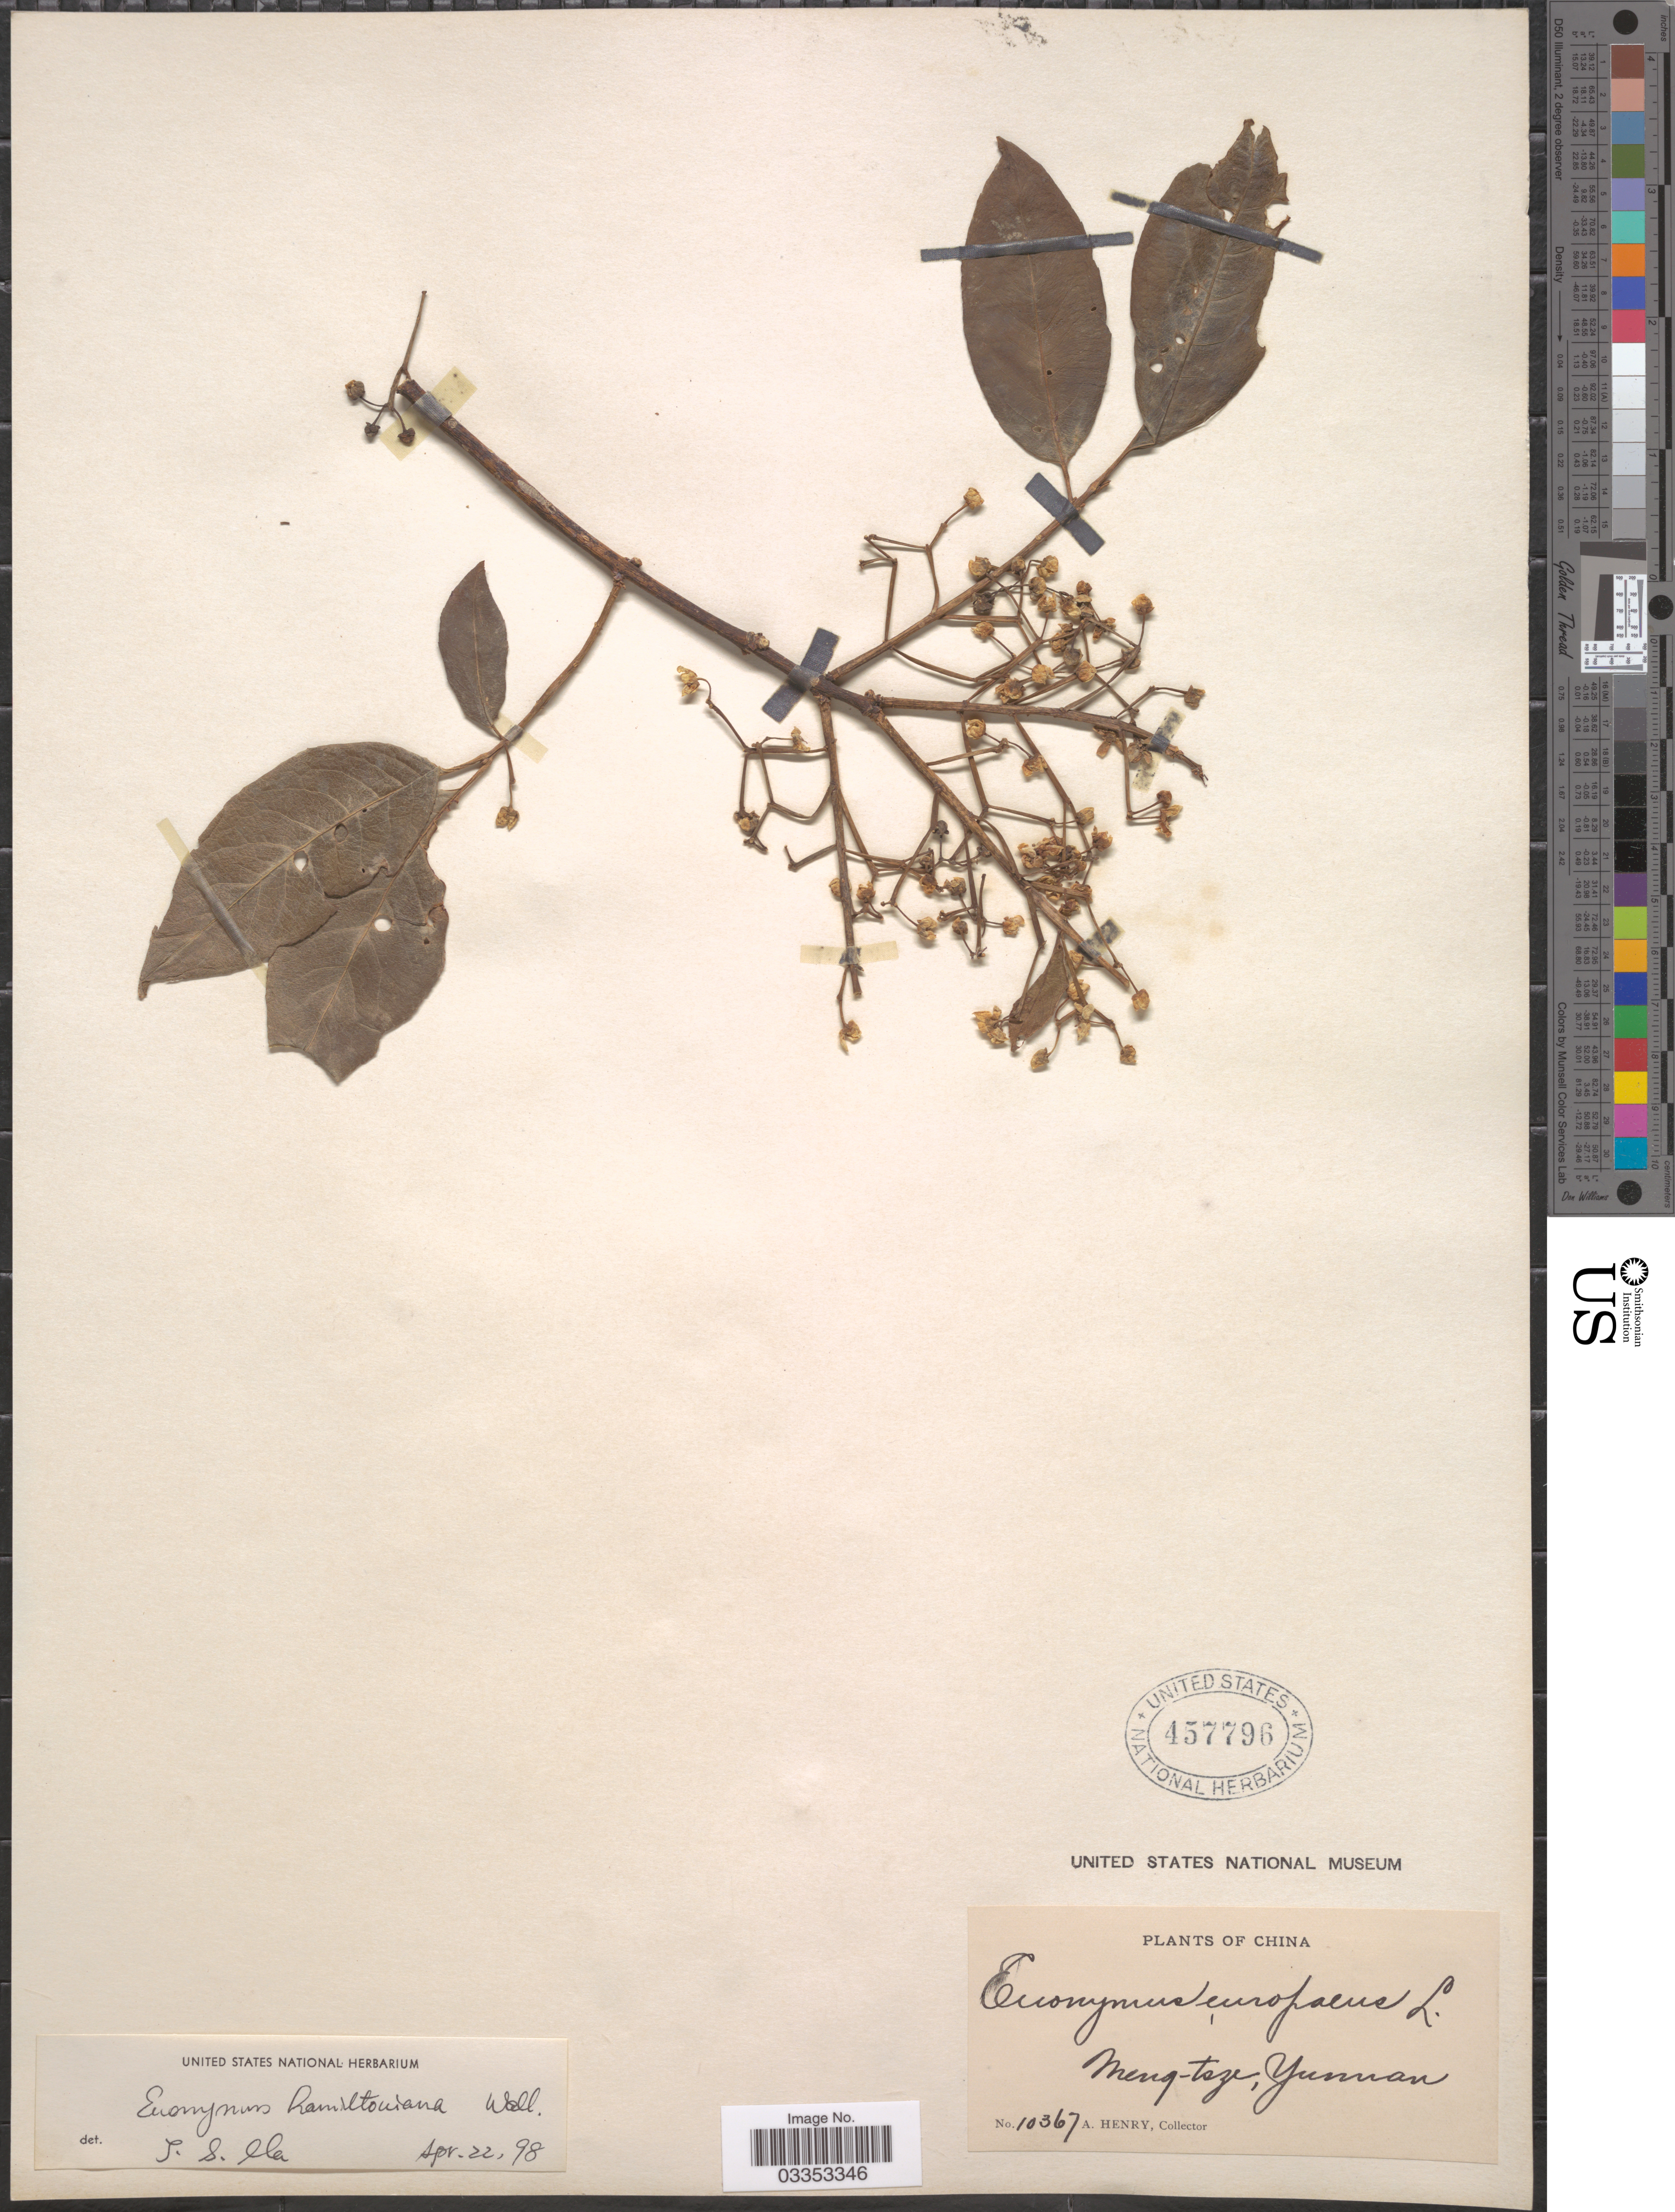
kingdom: Plantae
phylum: Tracheophyta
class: Magnoliopsida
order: Celastrales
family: Celastraceae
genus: Euonymus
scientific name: Euonymus hamiltonianus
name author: Wall.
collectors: A. Henry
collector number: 10367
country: China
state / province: Yunnan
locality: Meng-tsze.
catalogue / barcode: US 457796